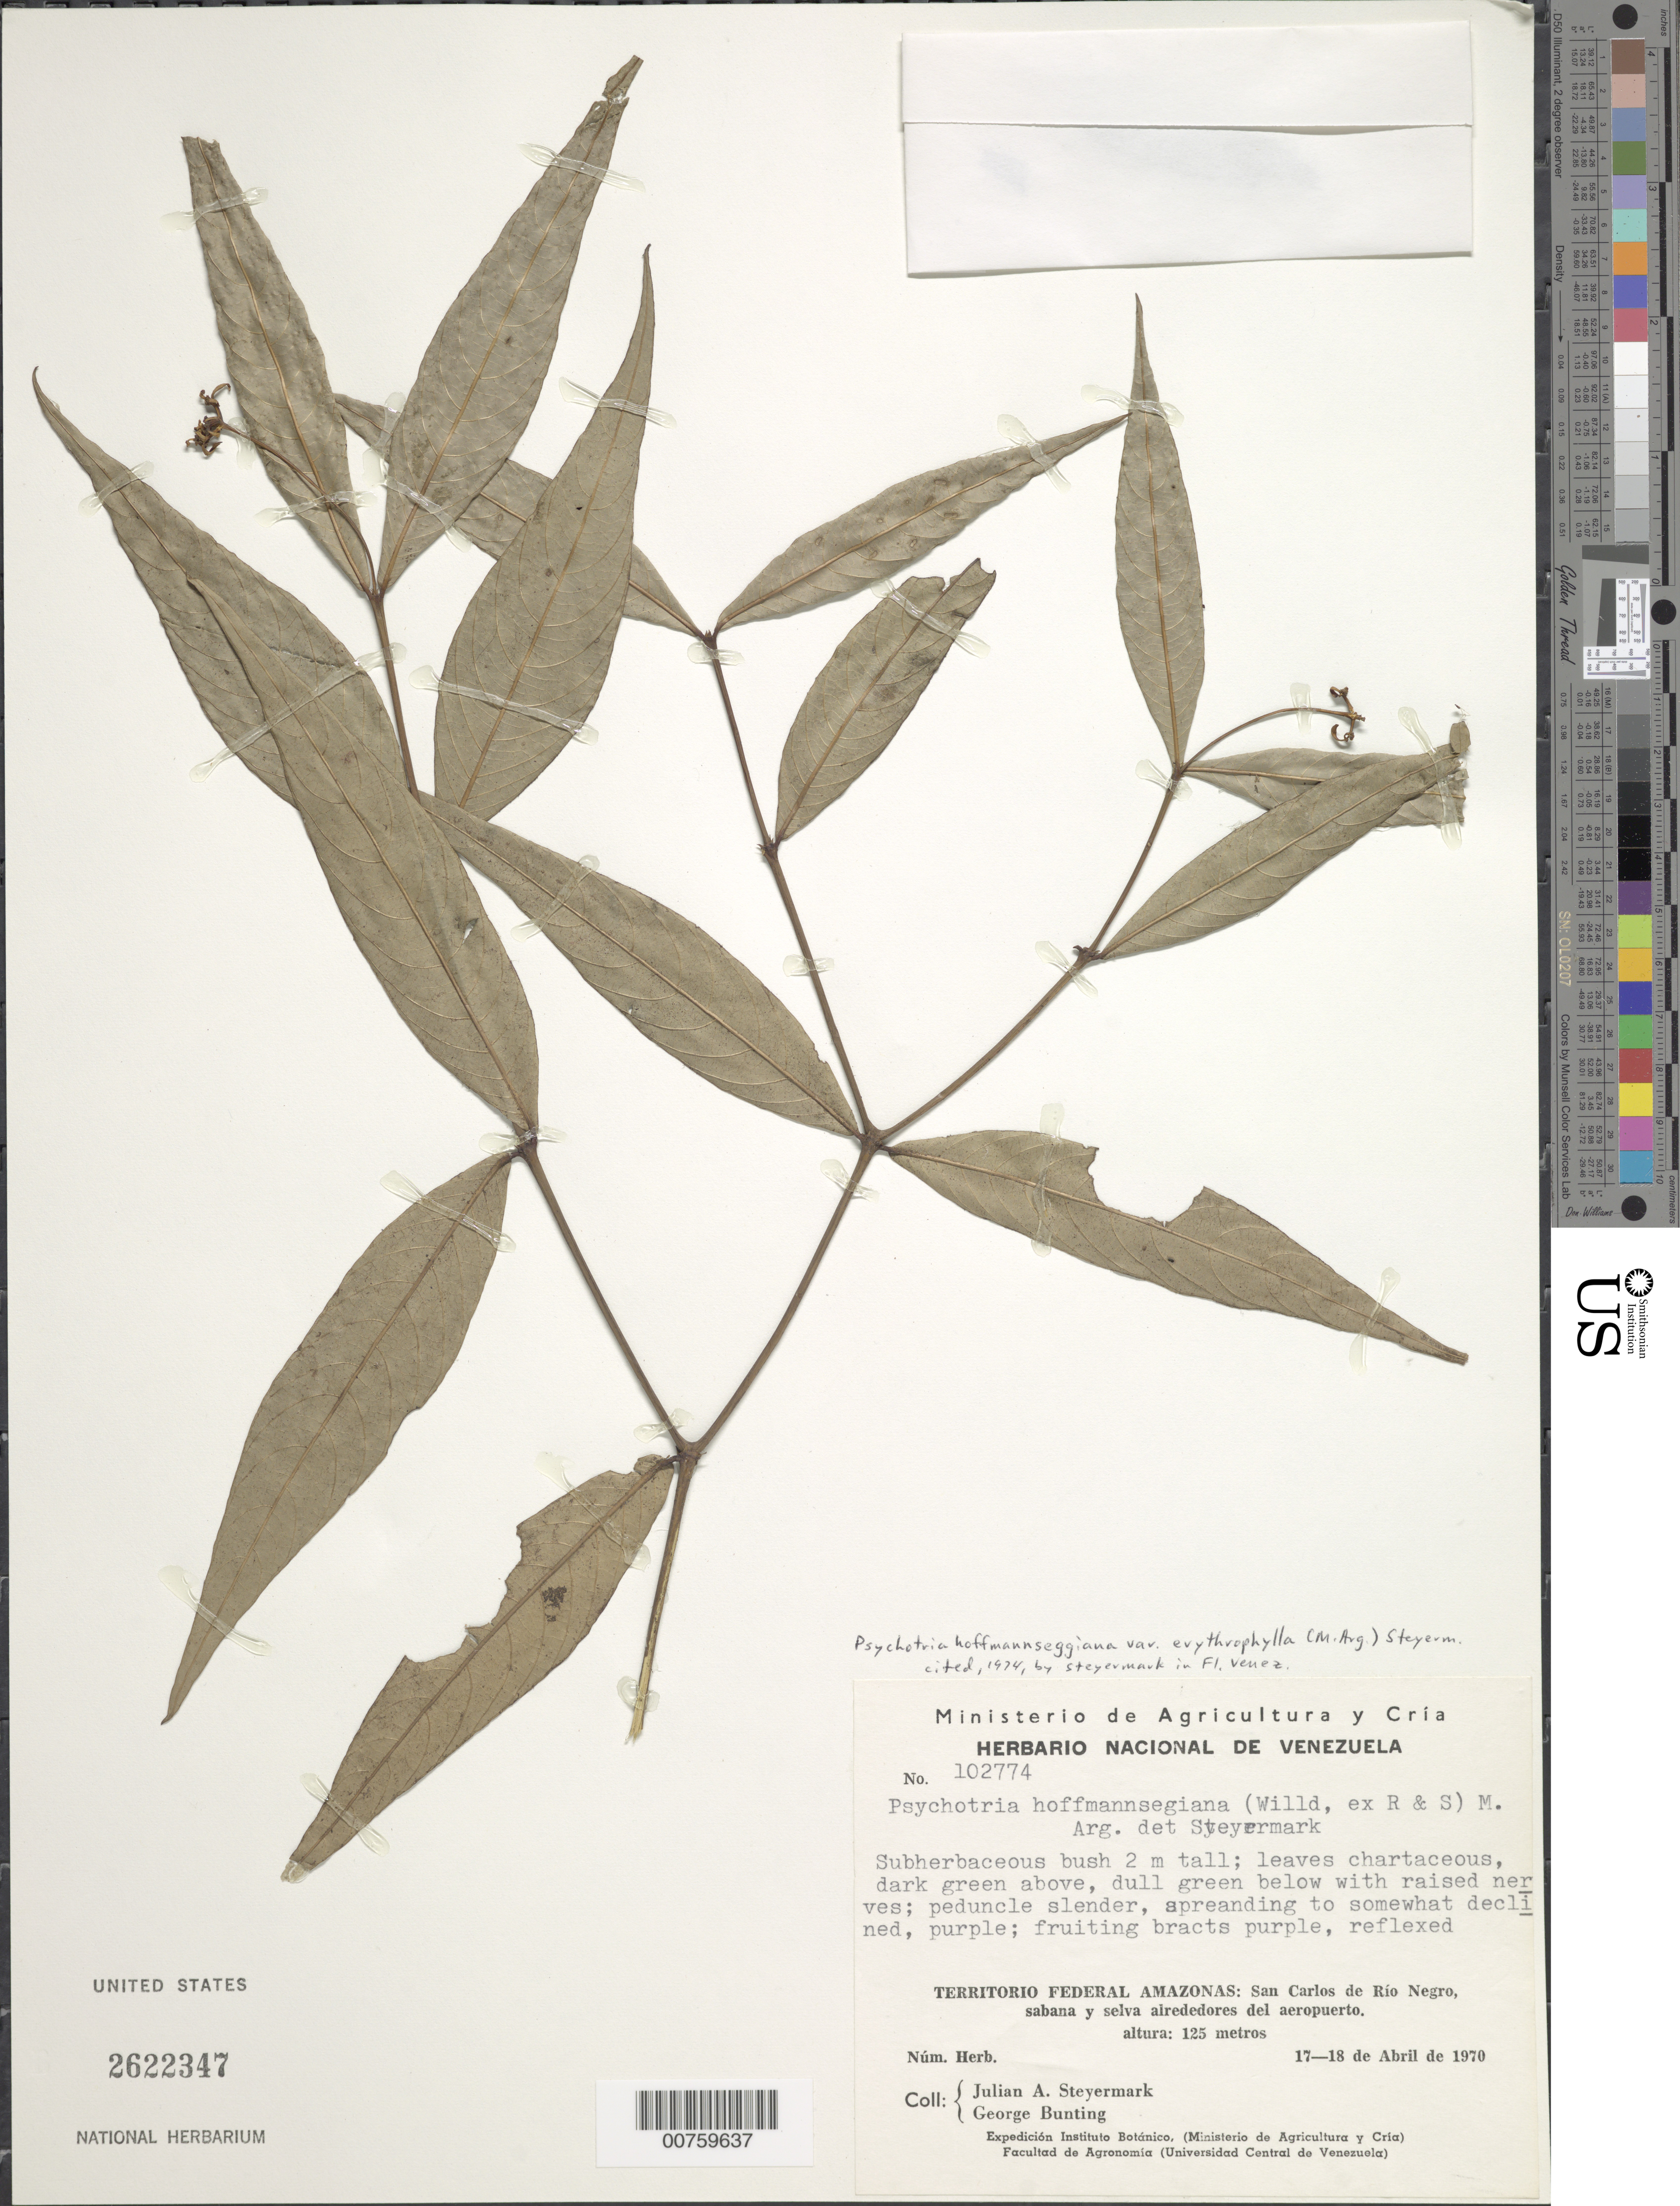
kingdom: Plantae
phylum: Tracheophyta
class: Magnoliopsida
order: Gentianales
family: Rubiaceae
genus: Psychotria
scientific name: Psychotria hoffmannseggiana var. erythrophylla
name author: (Müll. Arg.) Steyerm.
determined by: Steyermark, Julian A., (VEN)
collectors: J. Steyermark & G. S. Bunting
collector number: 102774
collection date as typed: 17-Apr-70 to 18-Apr-70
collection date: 1970-04-17/1970-04-18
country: Venezuela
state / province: Amazonas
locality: San Carlos de Río Negro, alrededores del aeropuerto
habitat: Savanna and forest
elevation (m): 125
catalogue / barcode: US 2622347